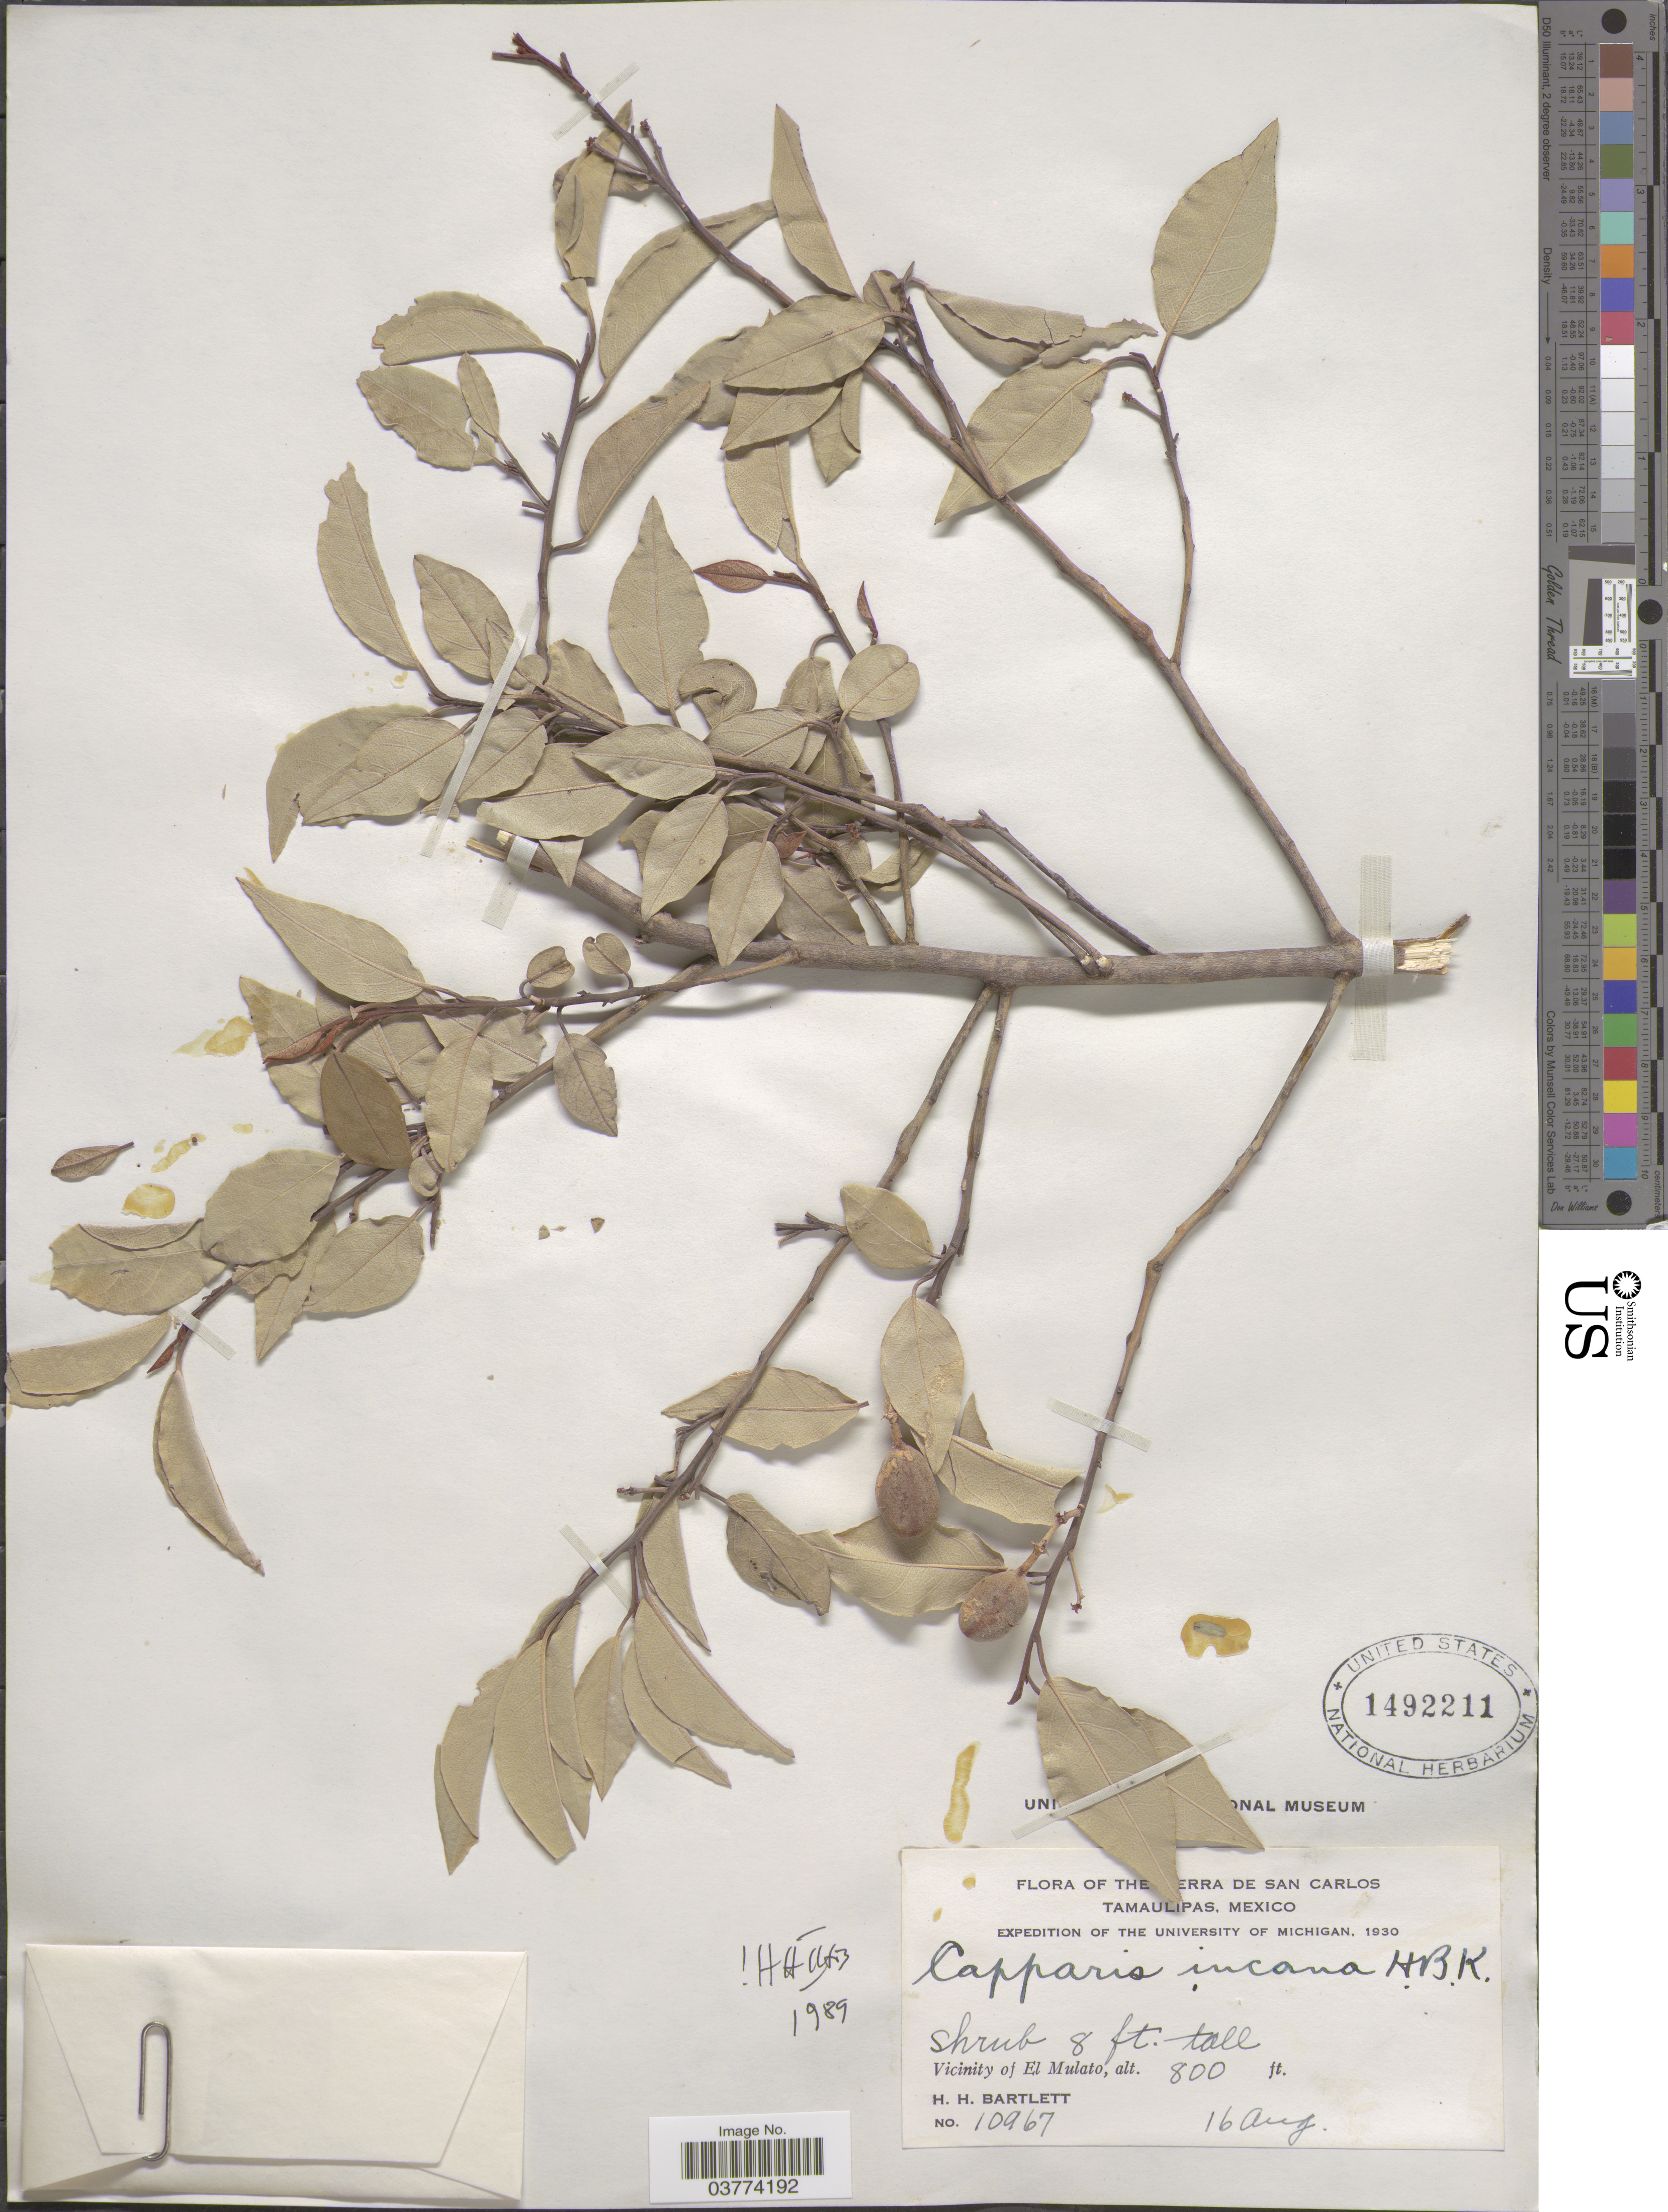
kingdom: Plantae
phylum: Tracheophyta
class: Magnoliopsida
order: Brassicales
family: Capparaceae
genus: Quadrella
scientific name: Quadrella incana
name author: (Kunth) Iltis & Cornejo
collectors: H. H. Bartlett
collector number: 10967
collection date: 1930-08-16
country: Mexico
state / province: Tamaulipas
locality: The Sierra de San Carlos. Vicinity of El Mulato.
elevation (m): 244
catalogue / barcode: US 1492211